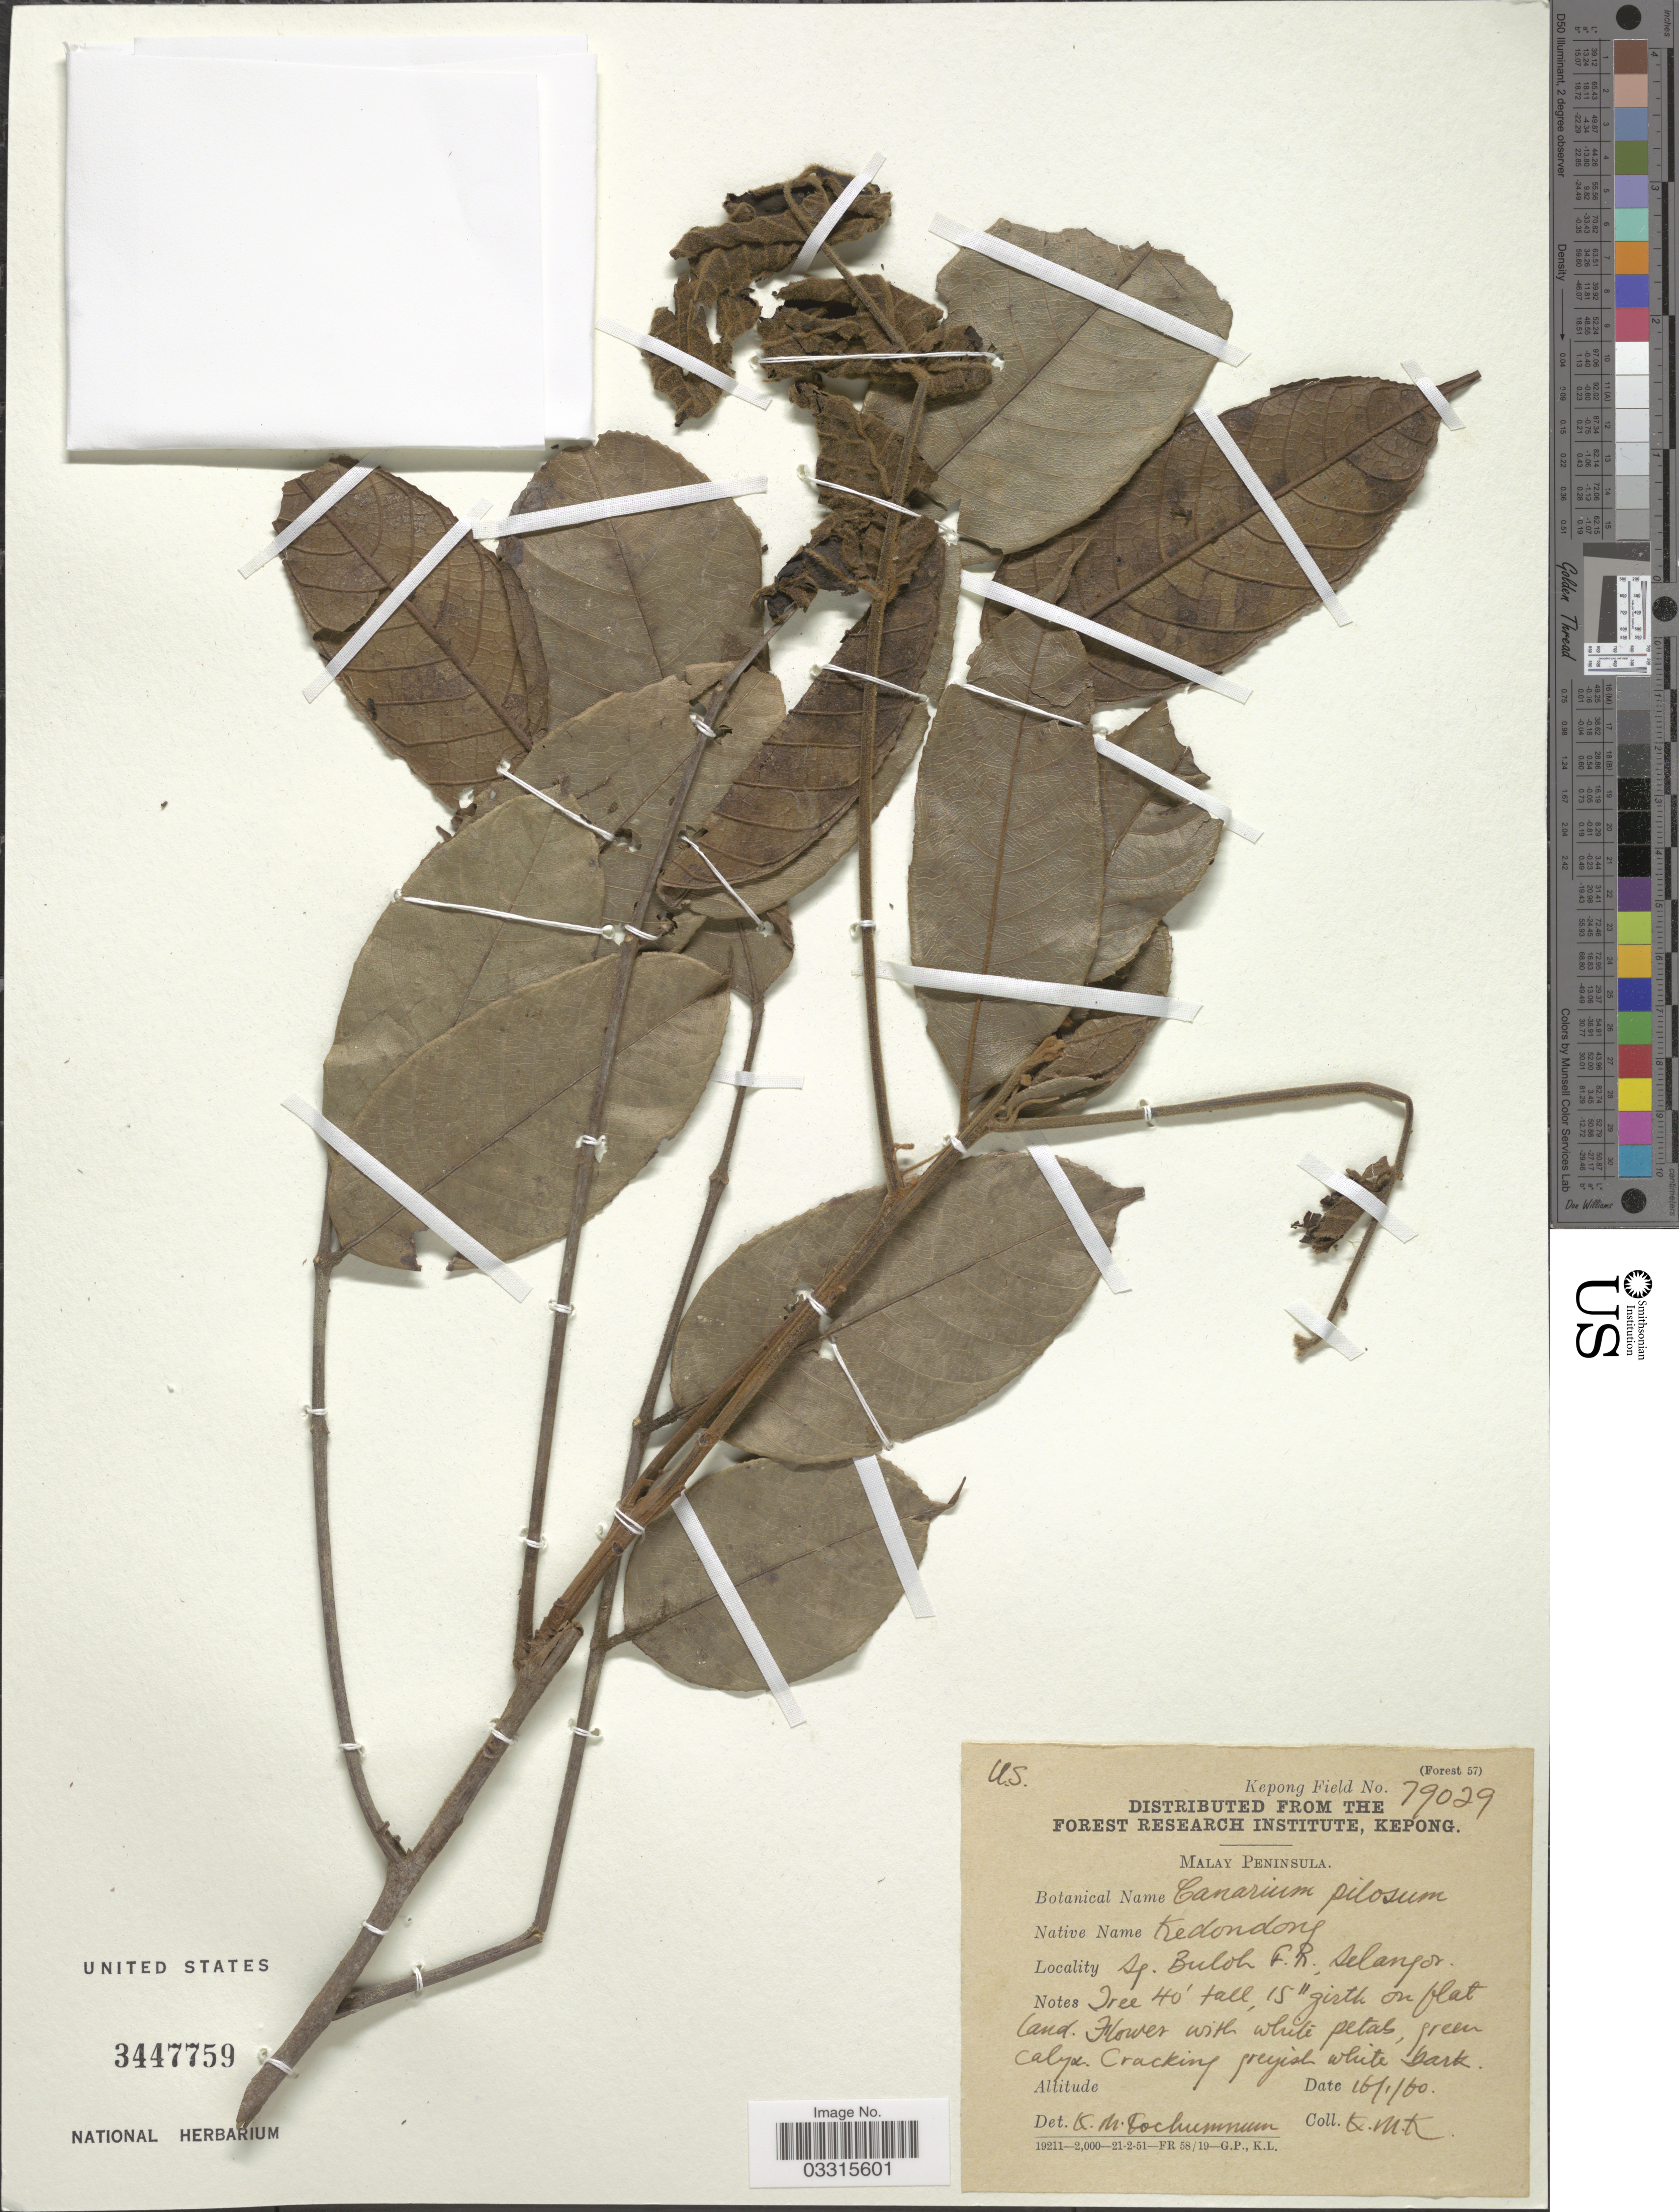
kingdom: Plantae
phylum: Tracheophyta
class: Magnoliopsida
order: Sapindales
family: Burseraceae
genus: Canarium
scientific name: Canarium pilosum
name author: A.W. Benn.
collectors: K. M. K.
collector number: Kepong 79029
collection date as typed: Transcribed d/m/y: 16/1/60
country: Malaysia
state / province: Selangor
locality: Malay Peninsula. Sp. [interpreted] Buloh F.R., Selangor.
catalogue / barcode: US 3447759